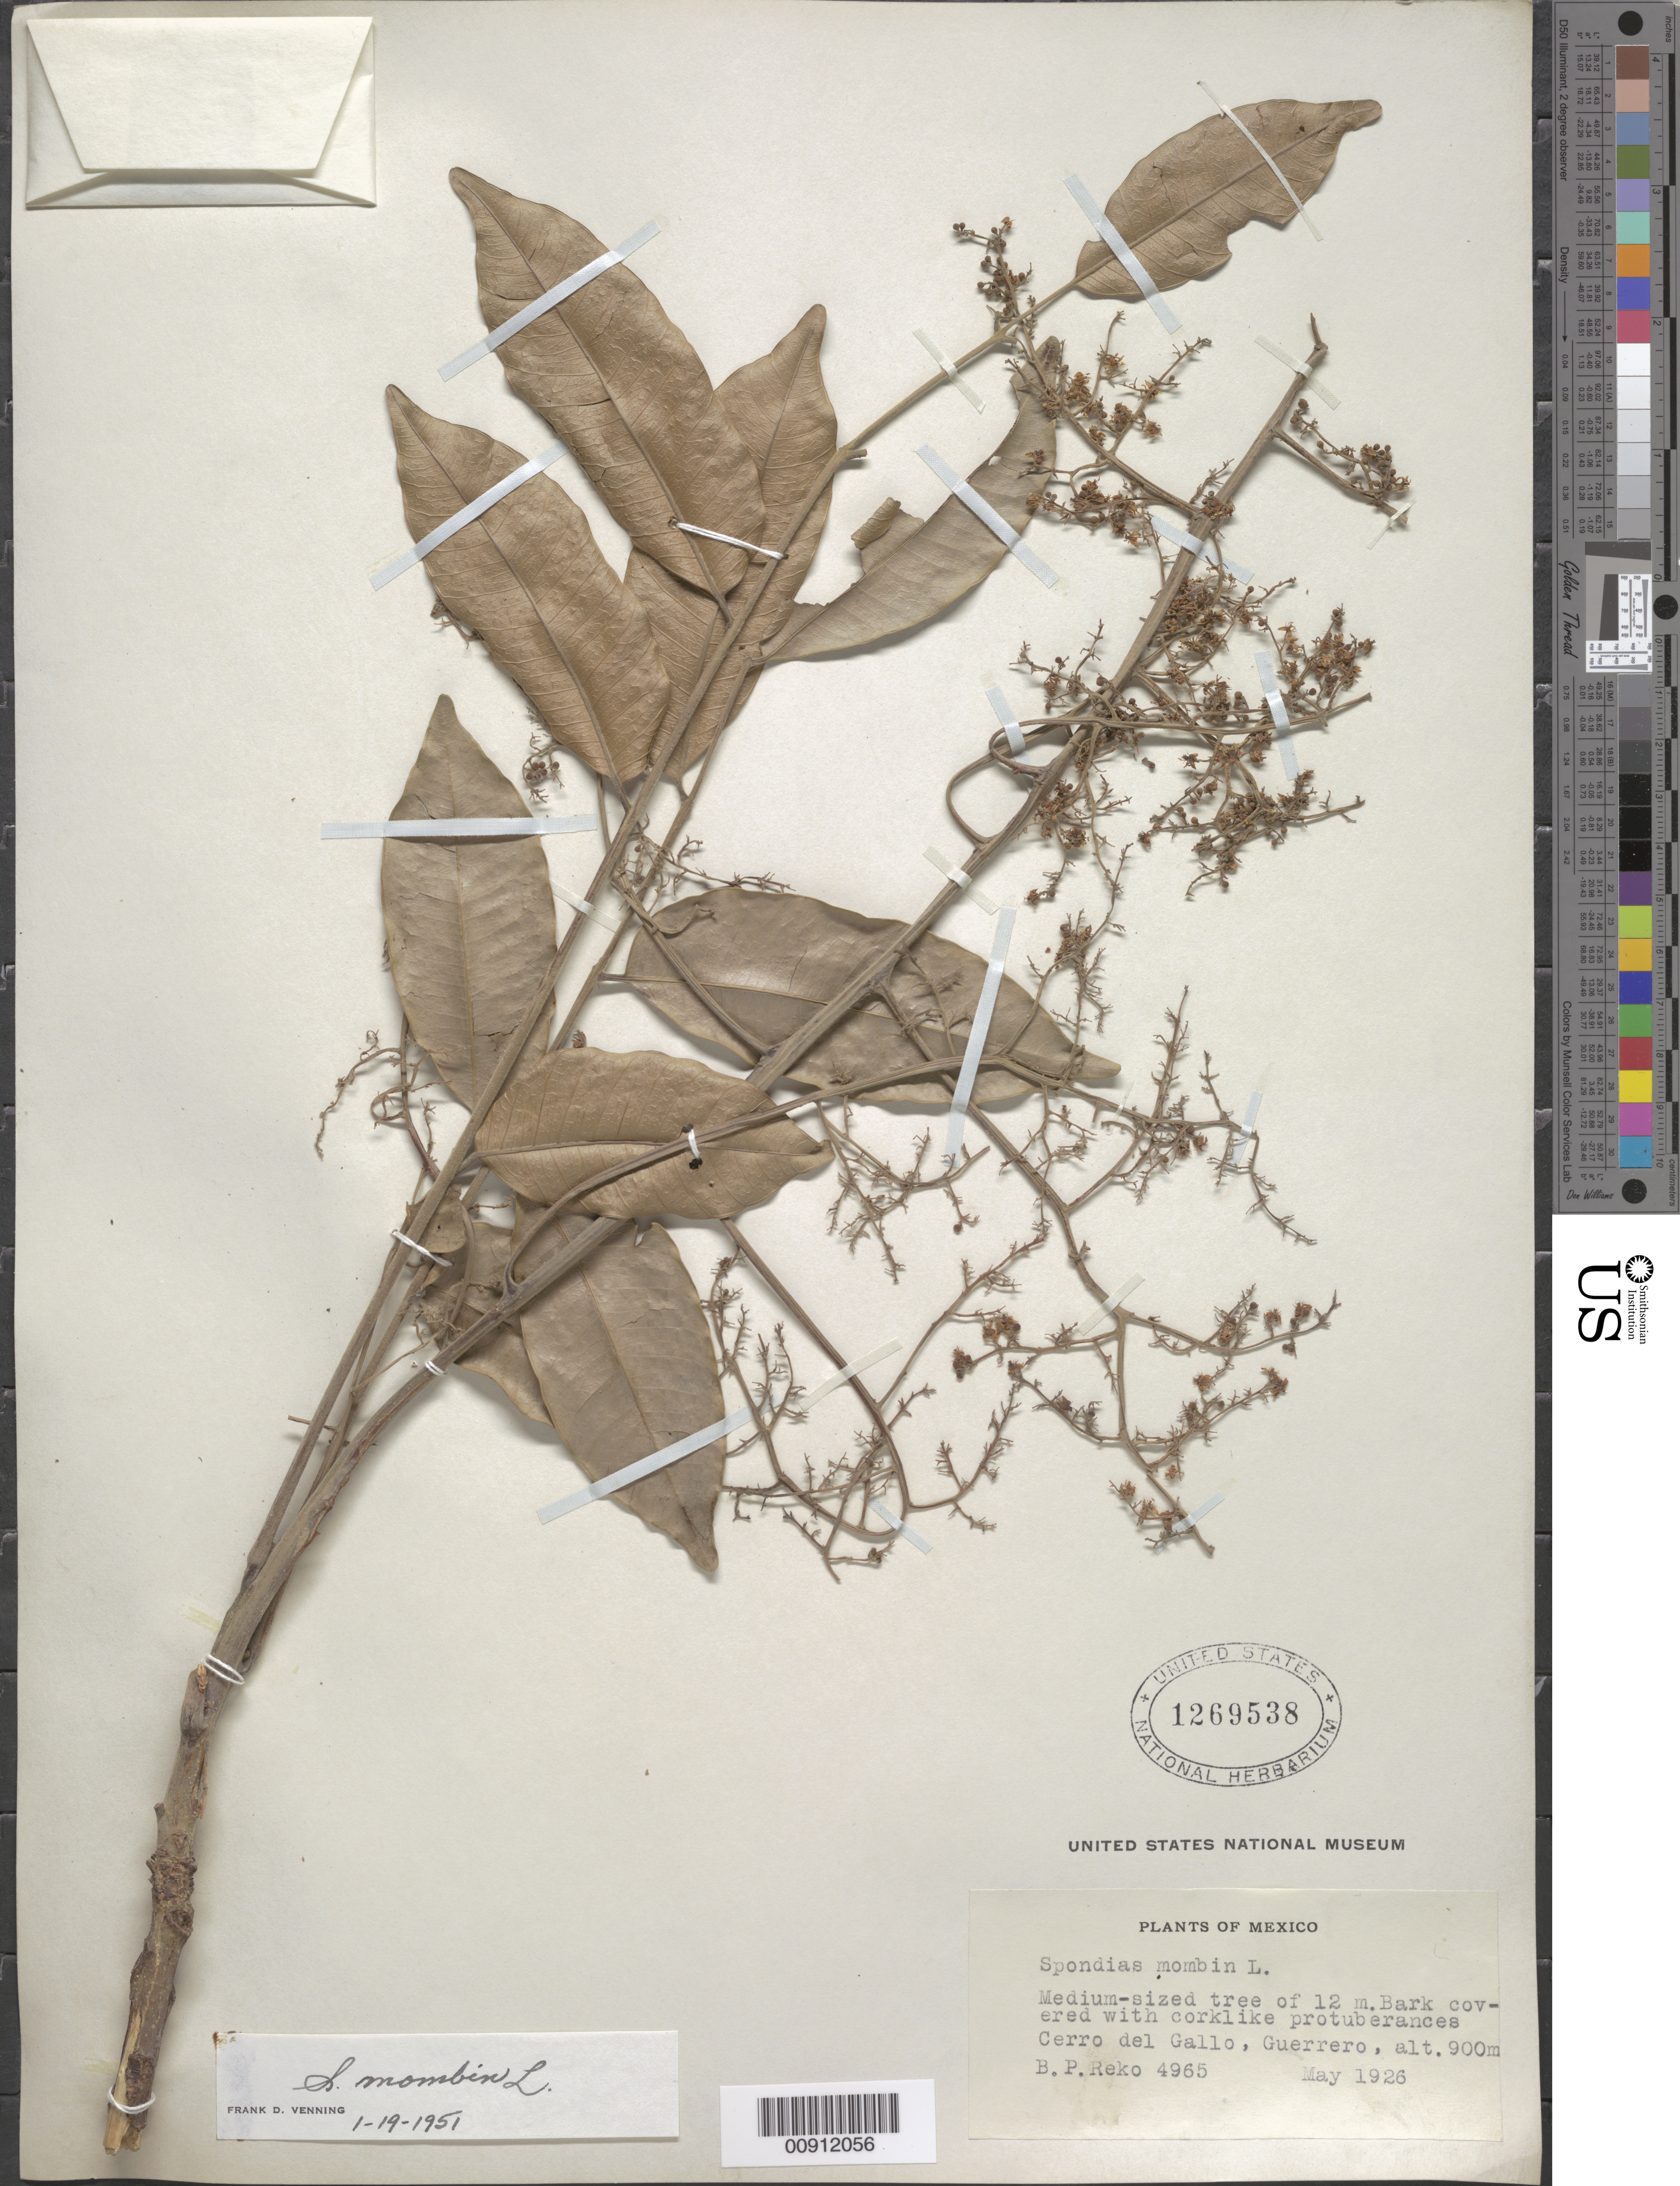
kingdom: Plantae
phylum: Tracheophyta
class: Magnoliopsida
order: Sapindales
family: Anacardiaceae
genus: Spondias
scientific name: Spondias mombin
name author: L.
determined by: Mitchell, John D.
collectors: B. P. Reko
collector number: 4965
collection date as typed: May 1926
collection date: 1926-05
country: Mexico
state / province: Guerrero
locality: Cerro del Gallo, Guerrero.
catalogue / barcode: US 1269538